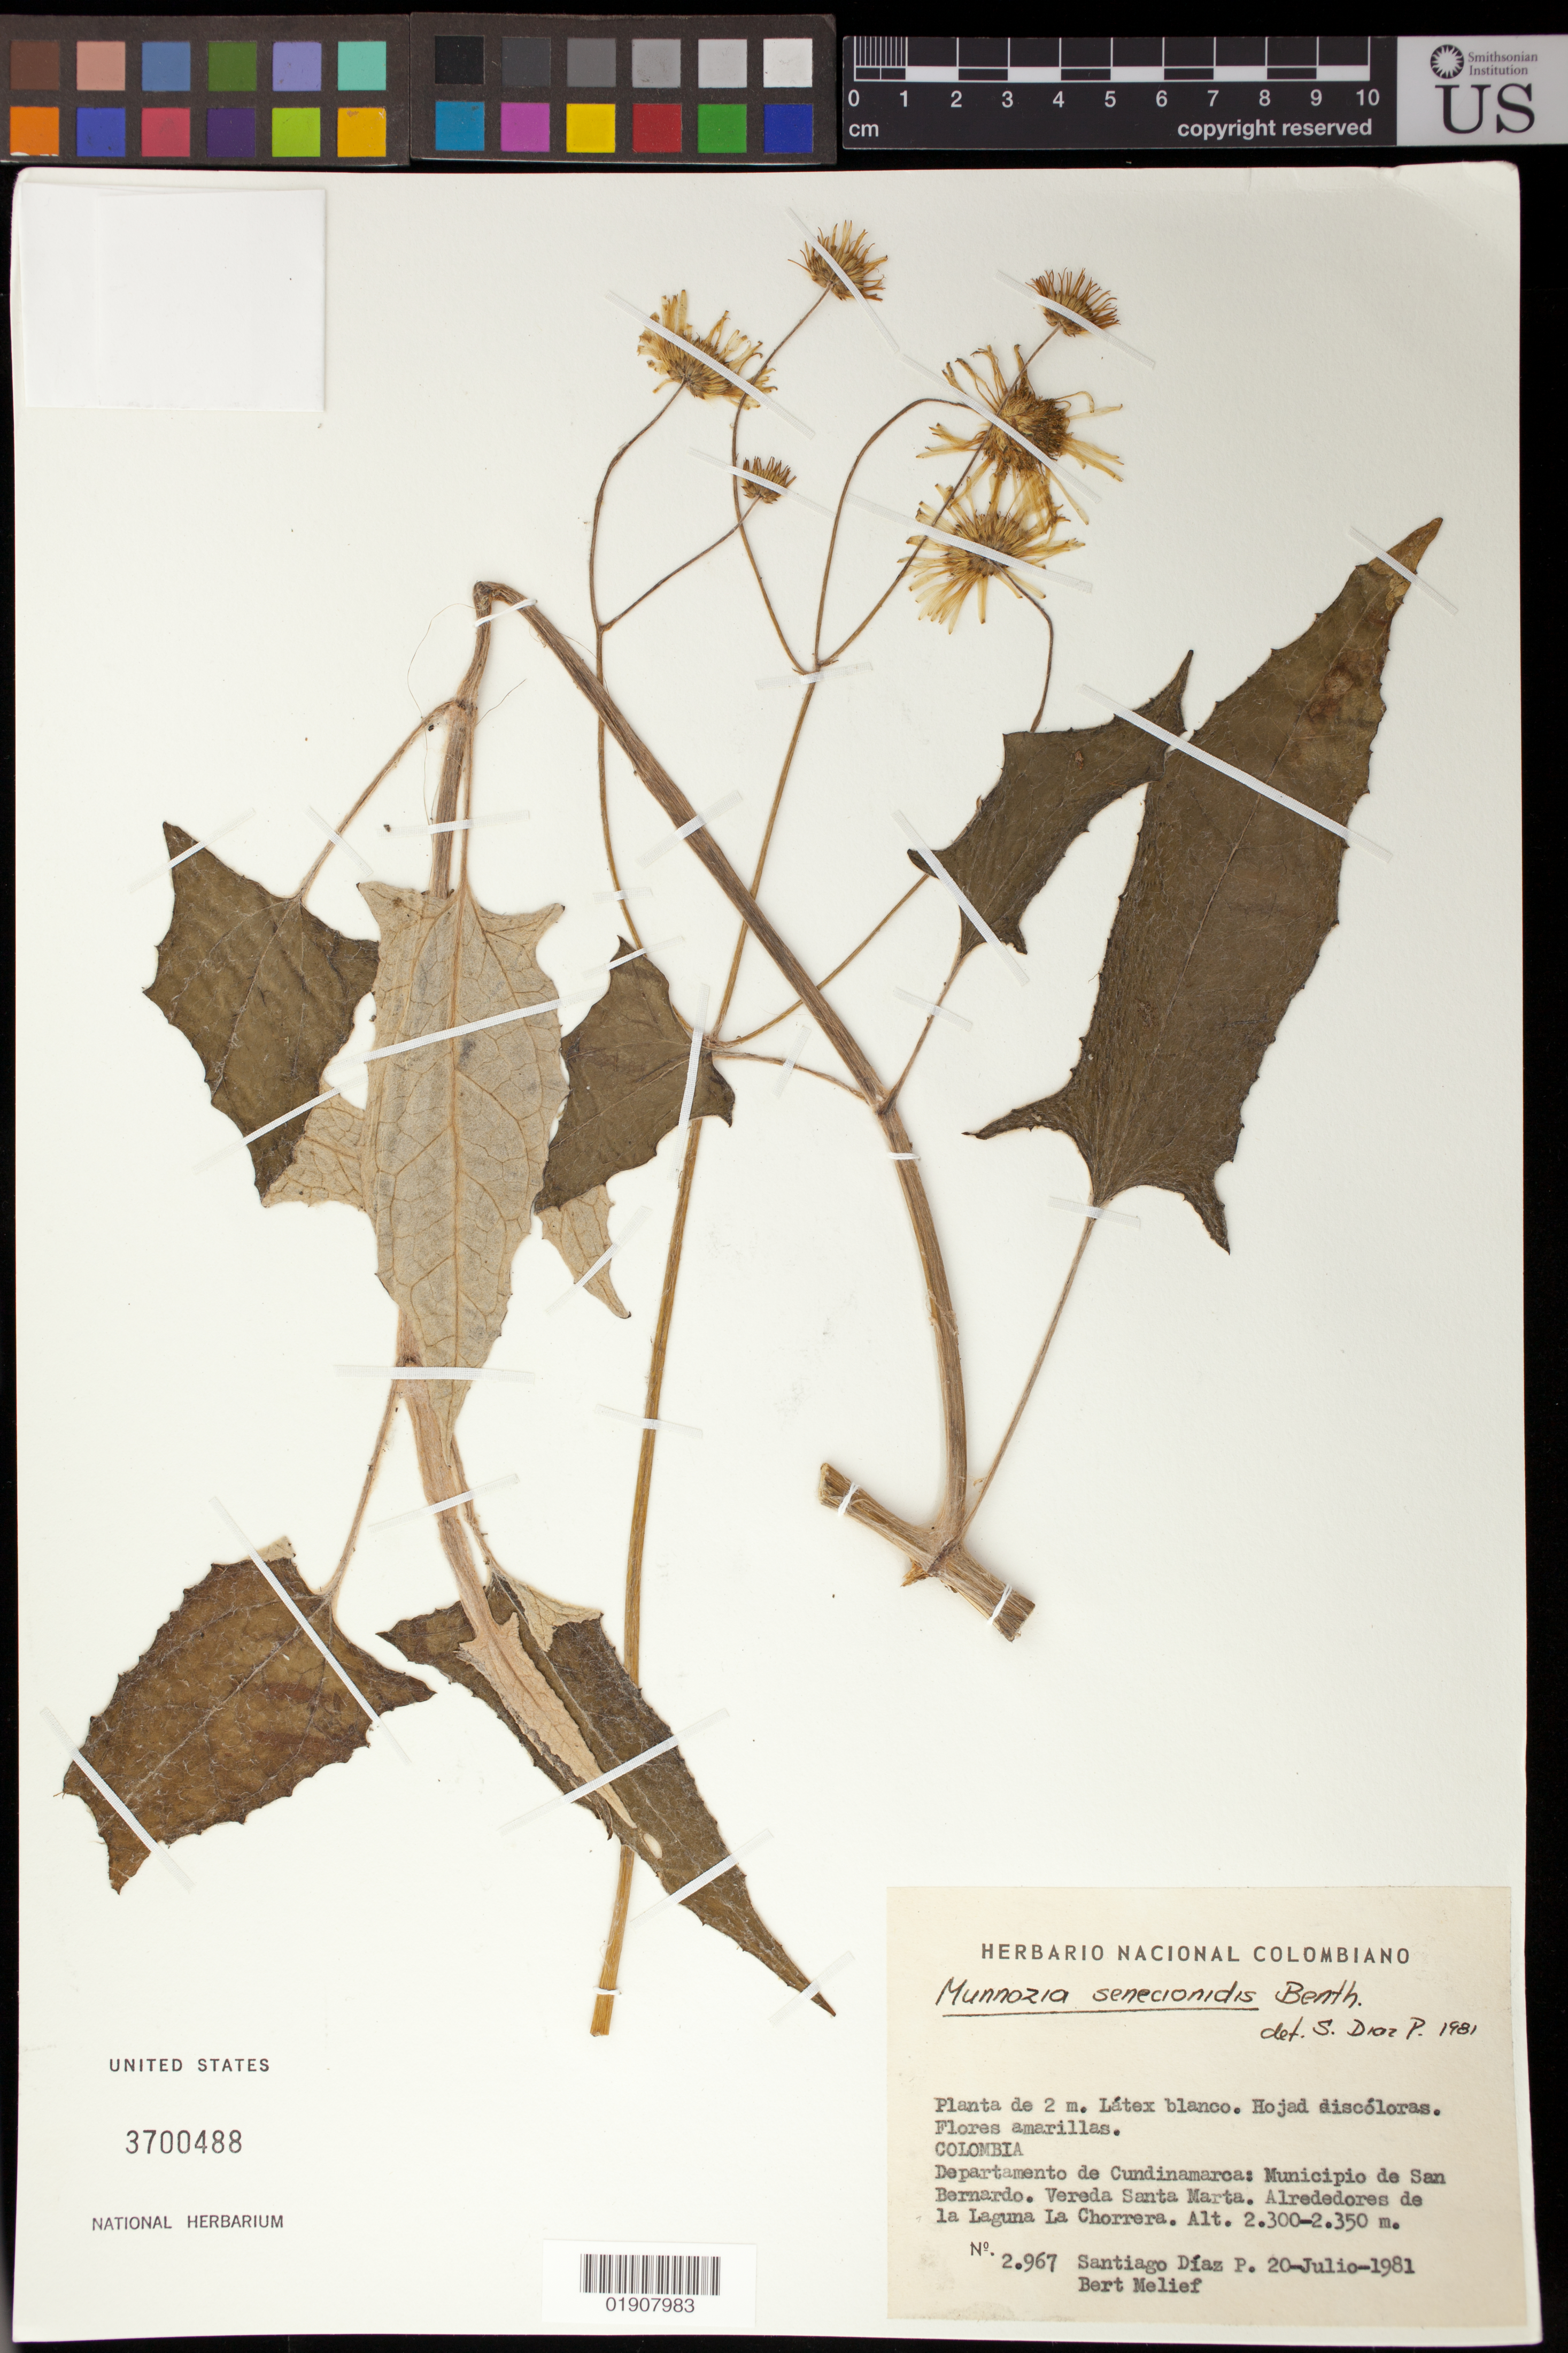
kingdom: Plantae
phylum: Tracheophyta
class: Magnoliopsida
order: Asterales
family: Asteraceae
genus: Munnozia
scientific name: Munnozia senecionidis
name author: Benth.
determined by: Díaz Píedrahíta, S.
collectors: S. Díaz Píedrahíta & B. Melief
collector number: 2967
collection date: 1981-07-20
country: Colombia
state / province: Cundinamarca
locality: Municipio de San Bernardo, Vereda Santa Marta, alrededores de la Laguna La Chorrera.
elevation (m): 2300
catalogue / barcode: US 3700488